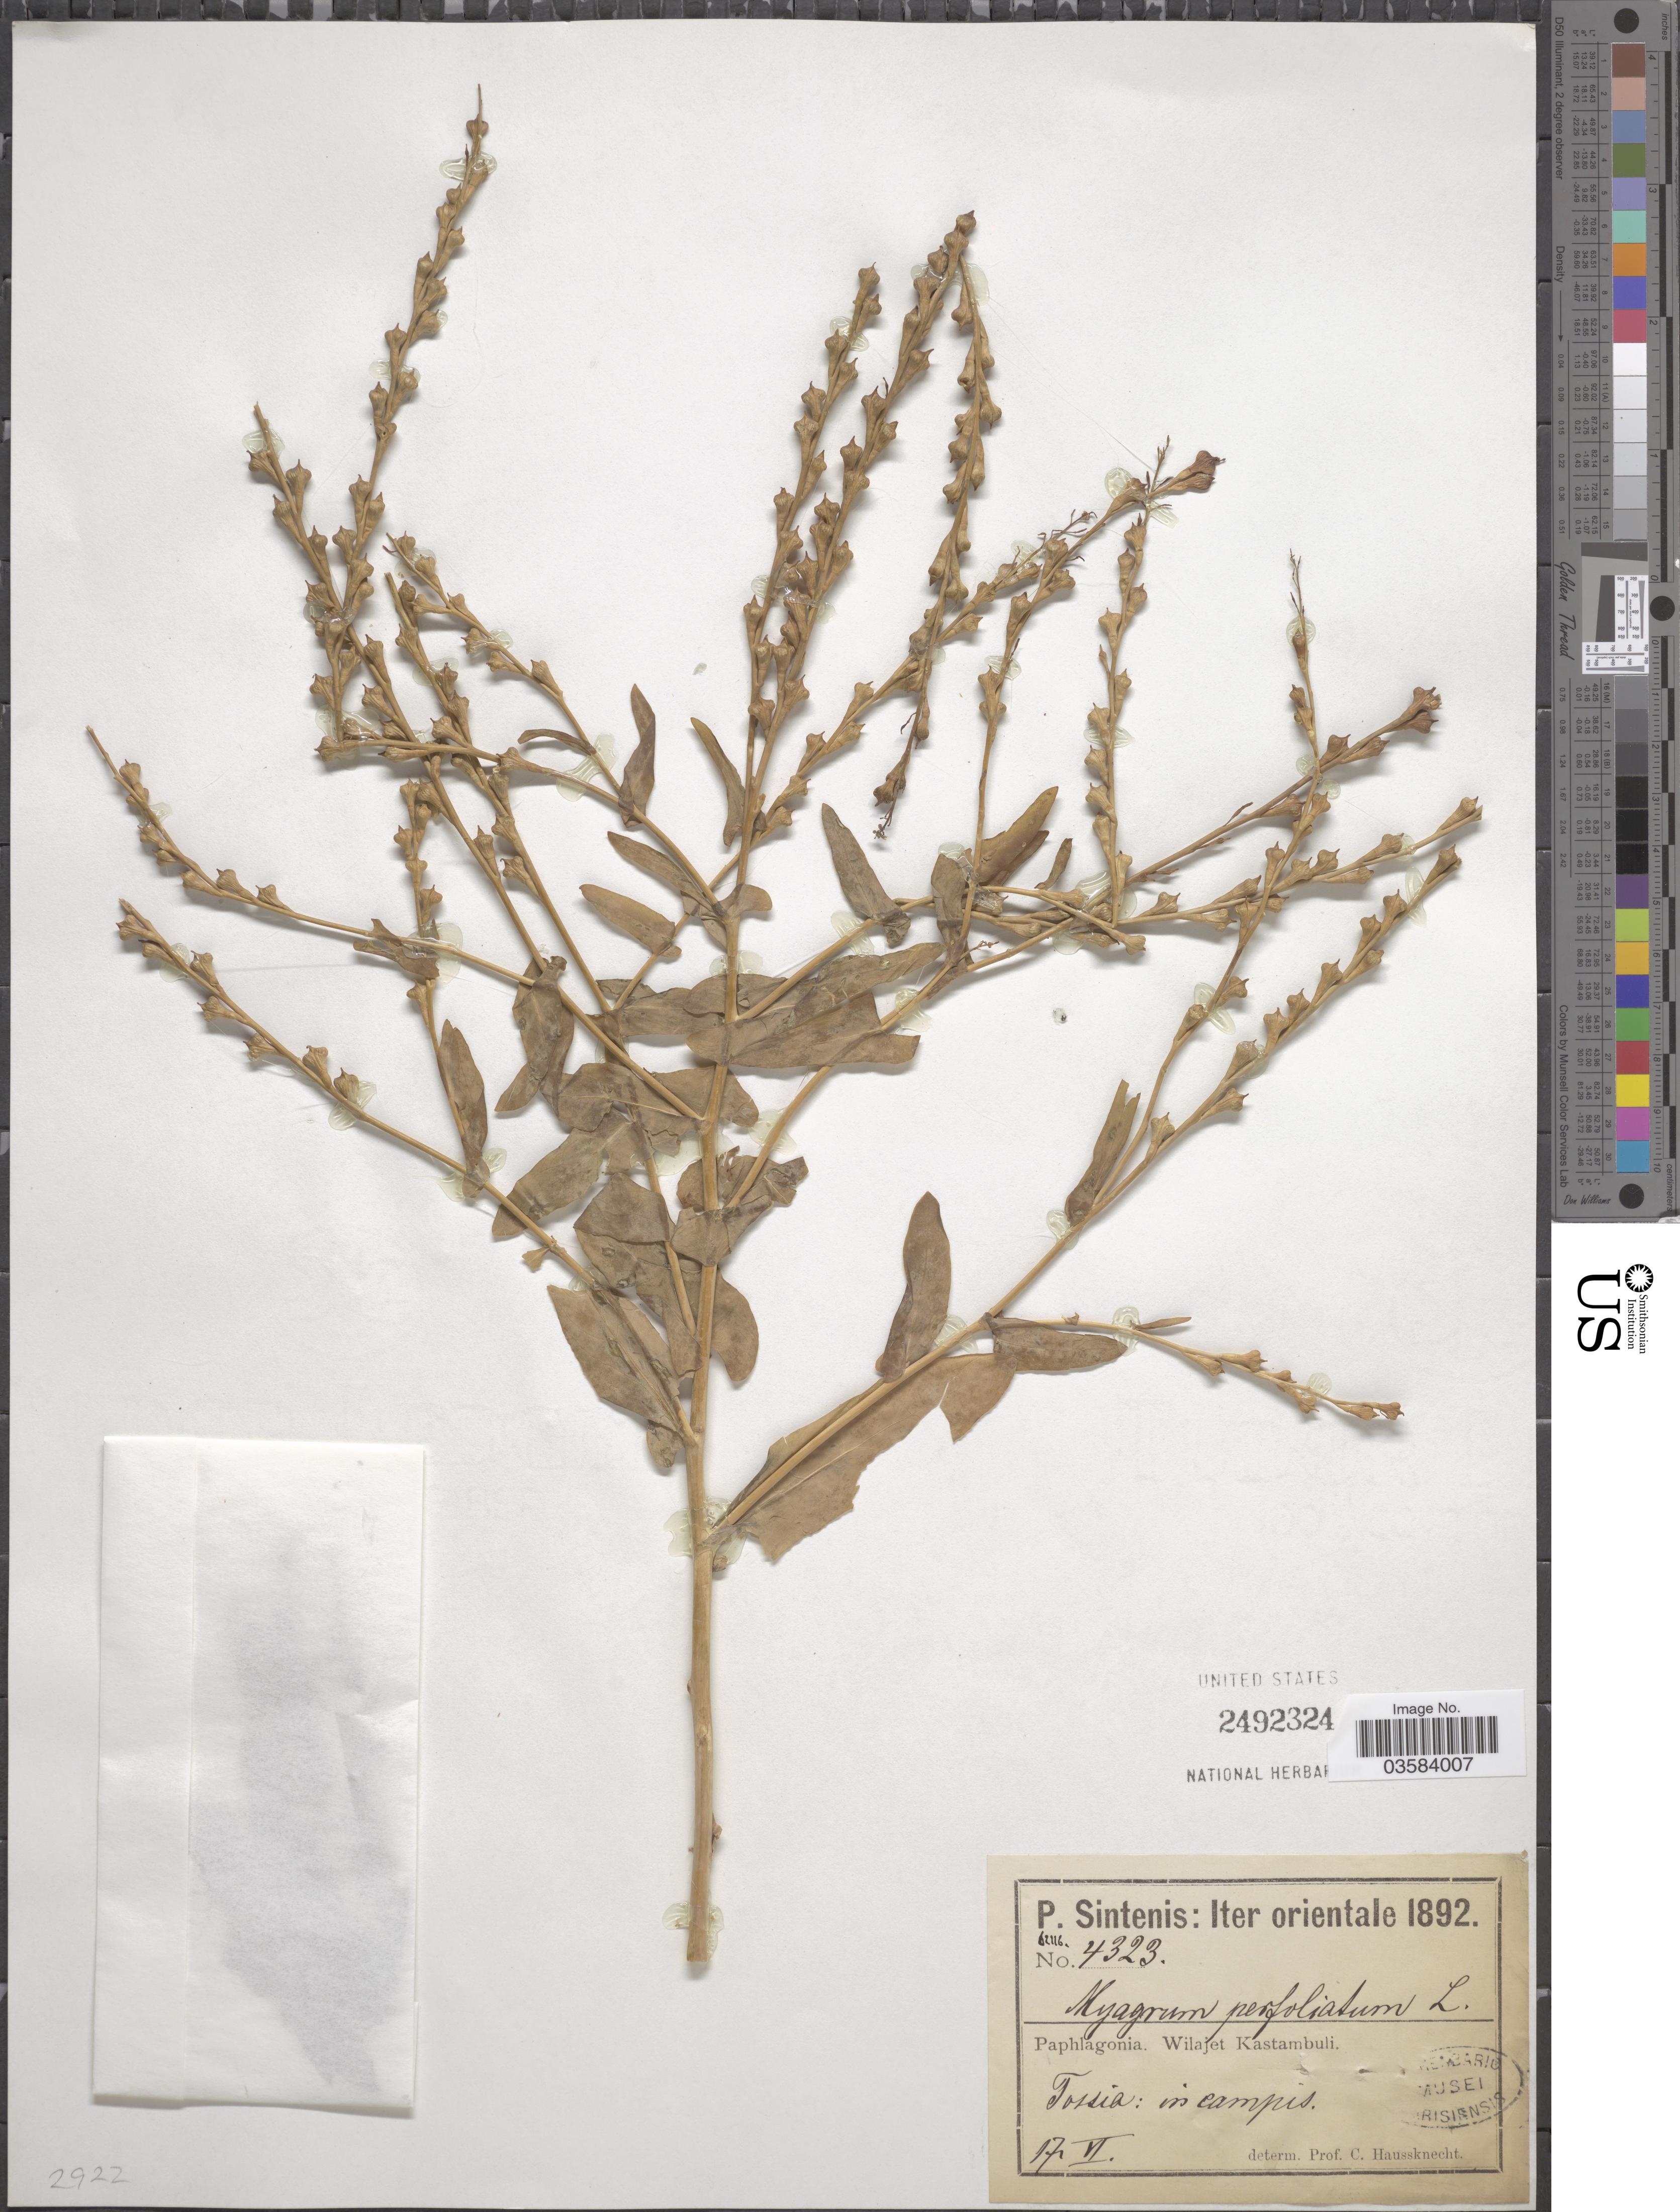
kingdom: Plantae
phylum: Tracheophyta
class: Magnoliopsida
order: Brassicales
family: Brassicaceae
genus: Myagrum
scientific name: Myagrum perfoliatum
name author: L.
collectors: P. Sintenis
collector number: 4323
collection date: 1892-06-17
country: Turkey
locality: Iter Orientale. Paphlagonia. Wilajet Kastambuli. Torsia: in campis.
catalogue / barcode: US 2492324